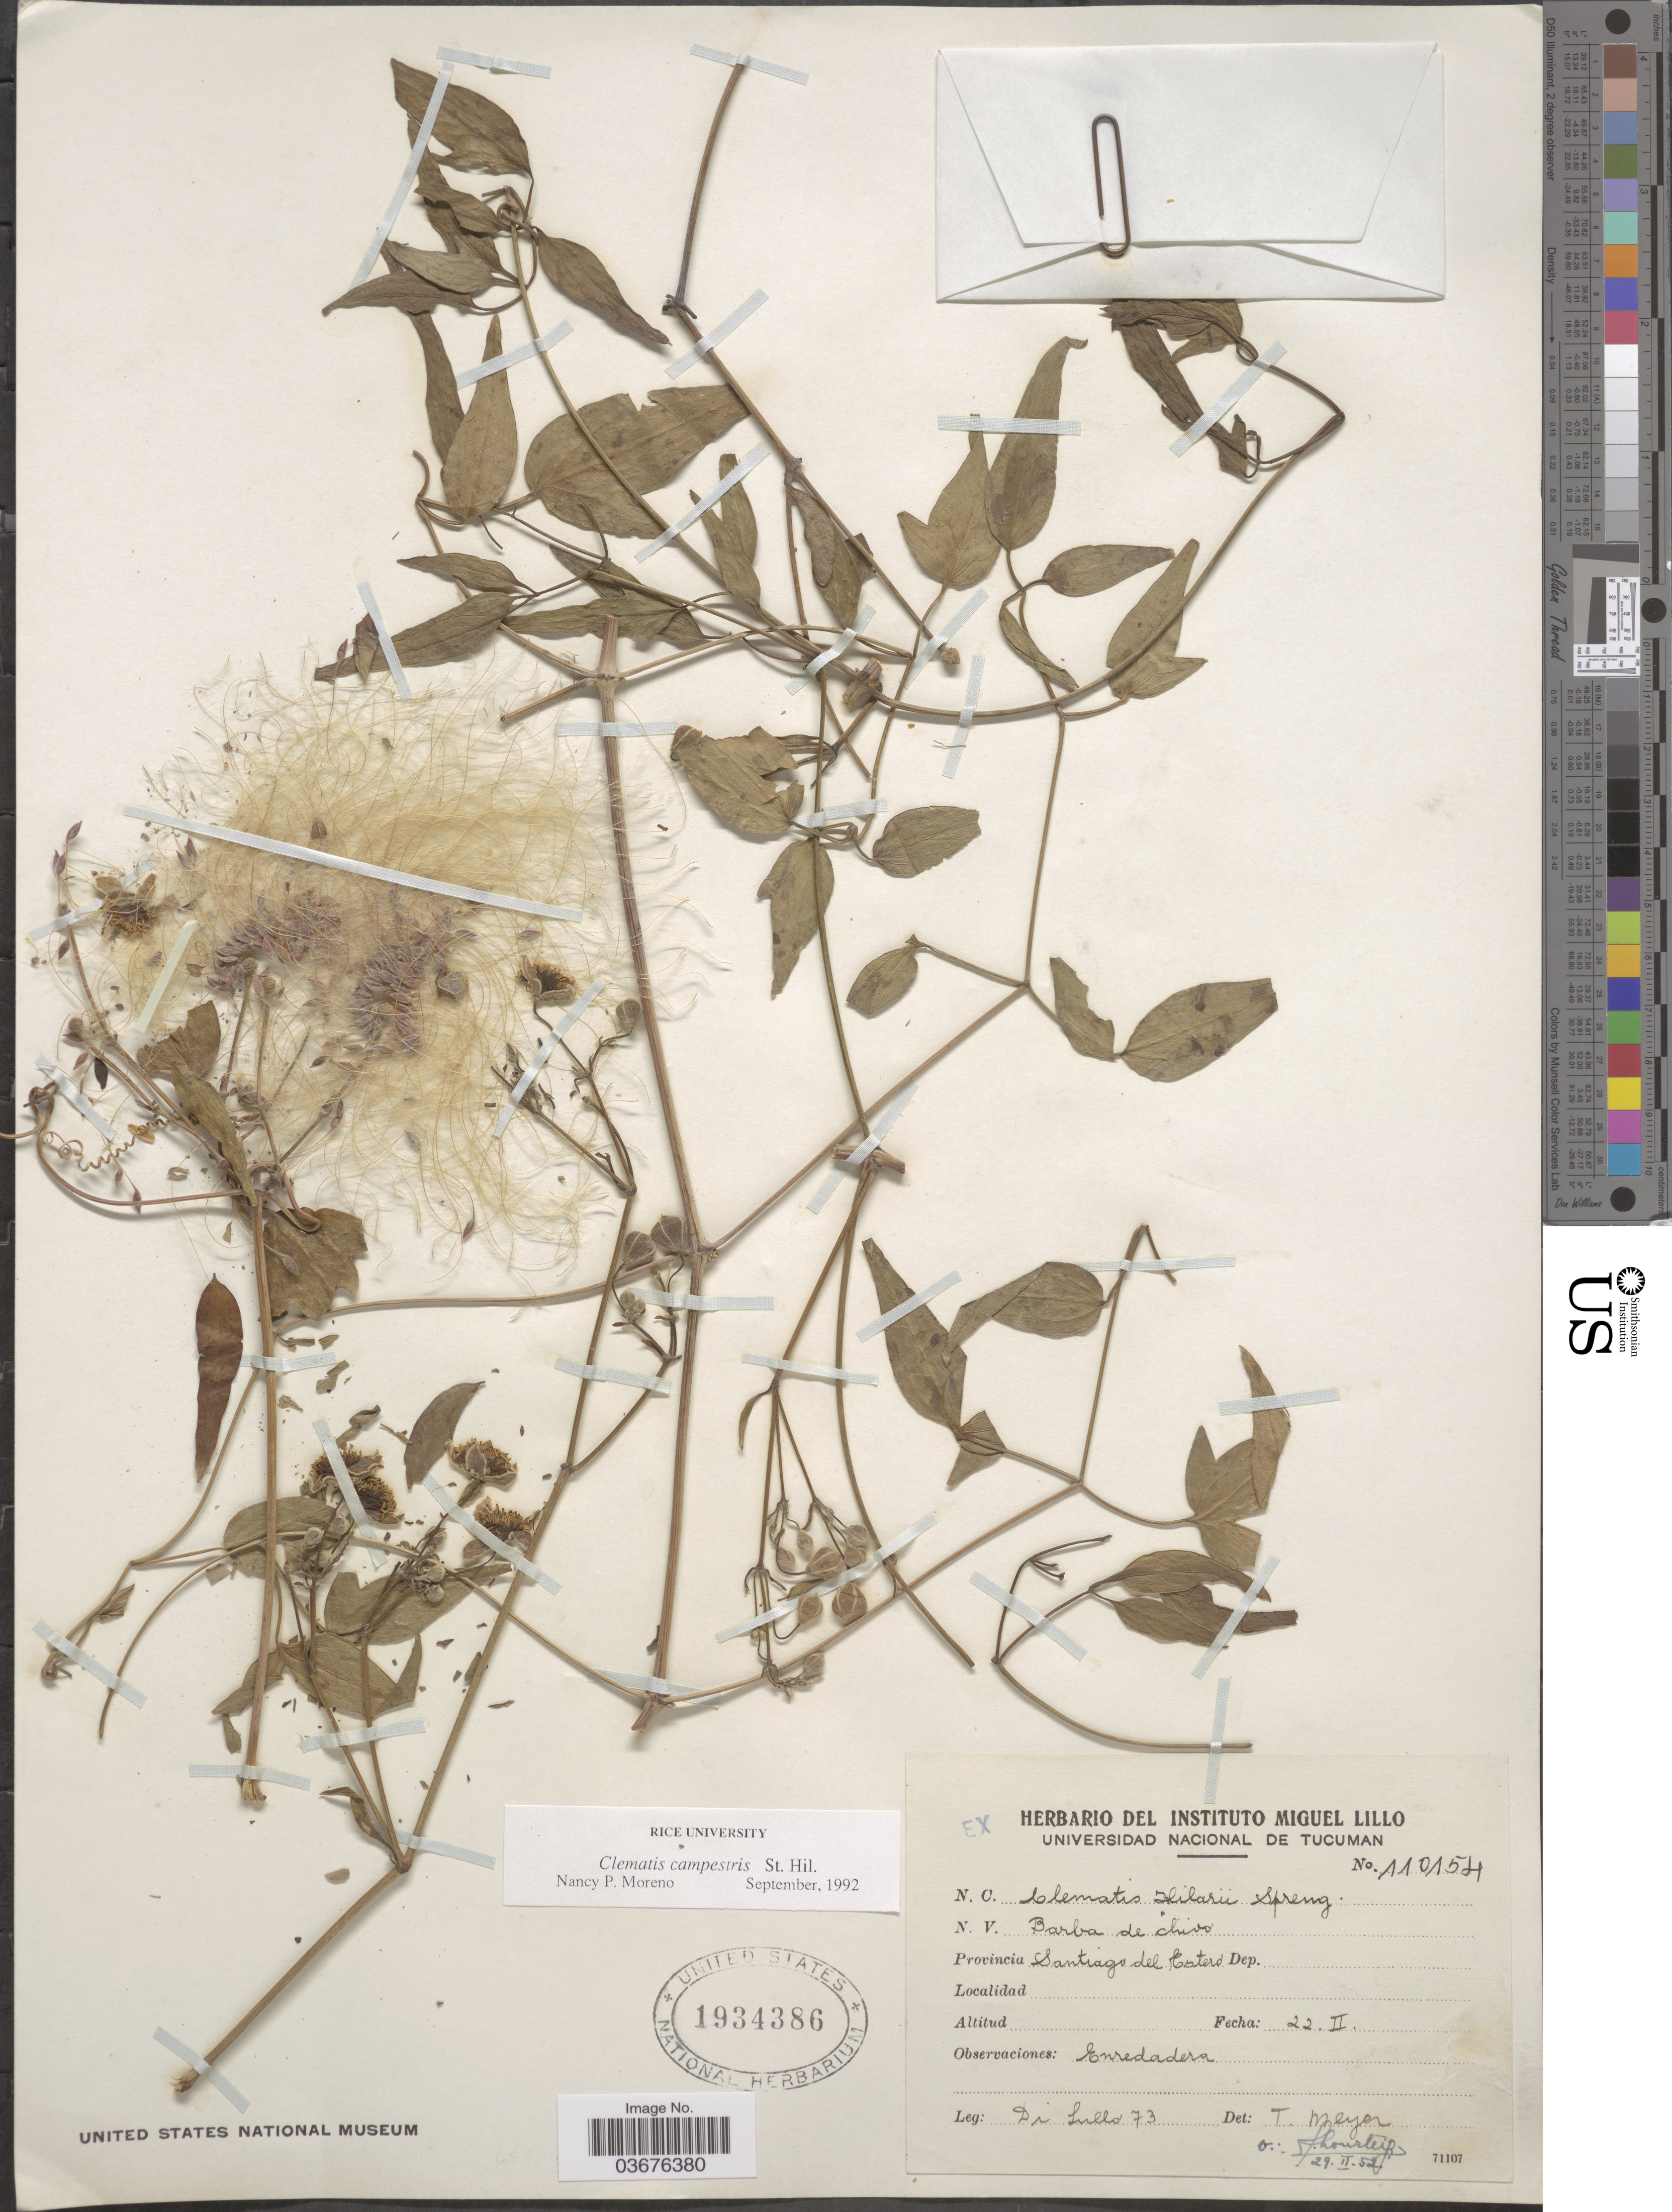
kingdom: Plantae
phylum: Tracheophyta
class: Magnoliopsida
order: Ranunculales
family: Ranunculaceae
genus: Clematis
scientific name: Clematis campestris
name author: A. St.-Hil.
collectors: Di Lullo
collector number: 73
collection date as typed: Transcribed d/m/y: 22/2/2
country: Argentina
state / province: Santiago del Estero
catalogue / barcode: US 1934386